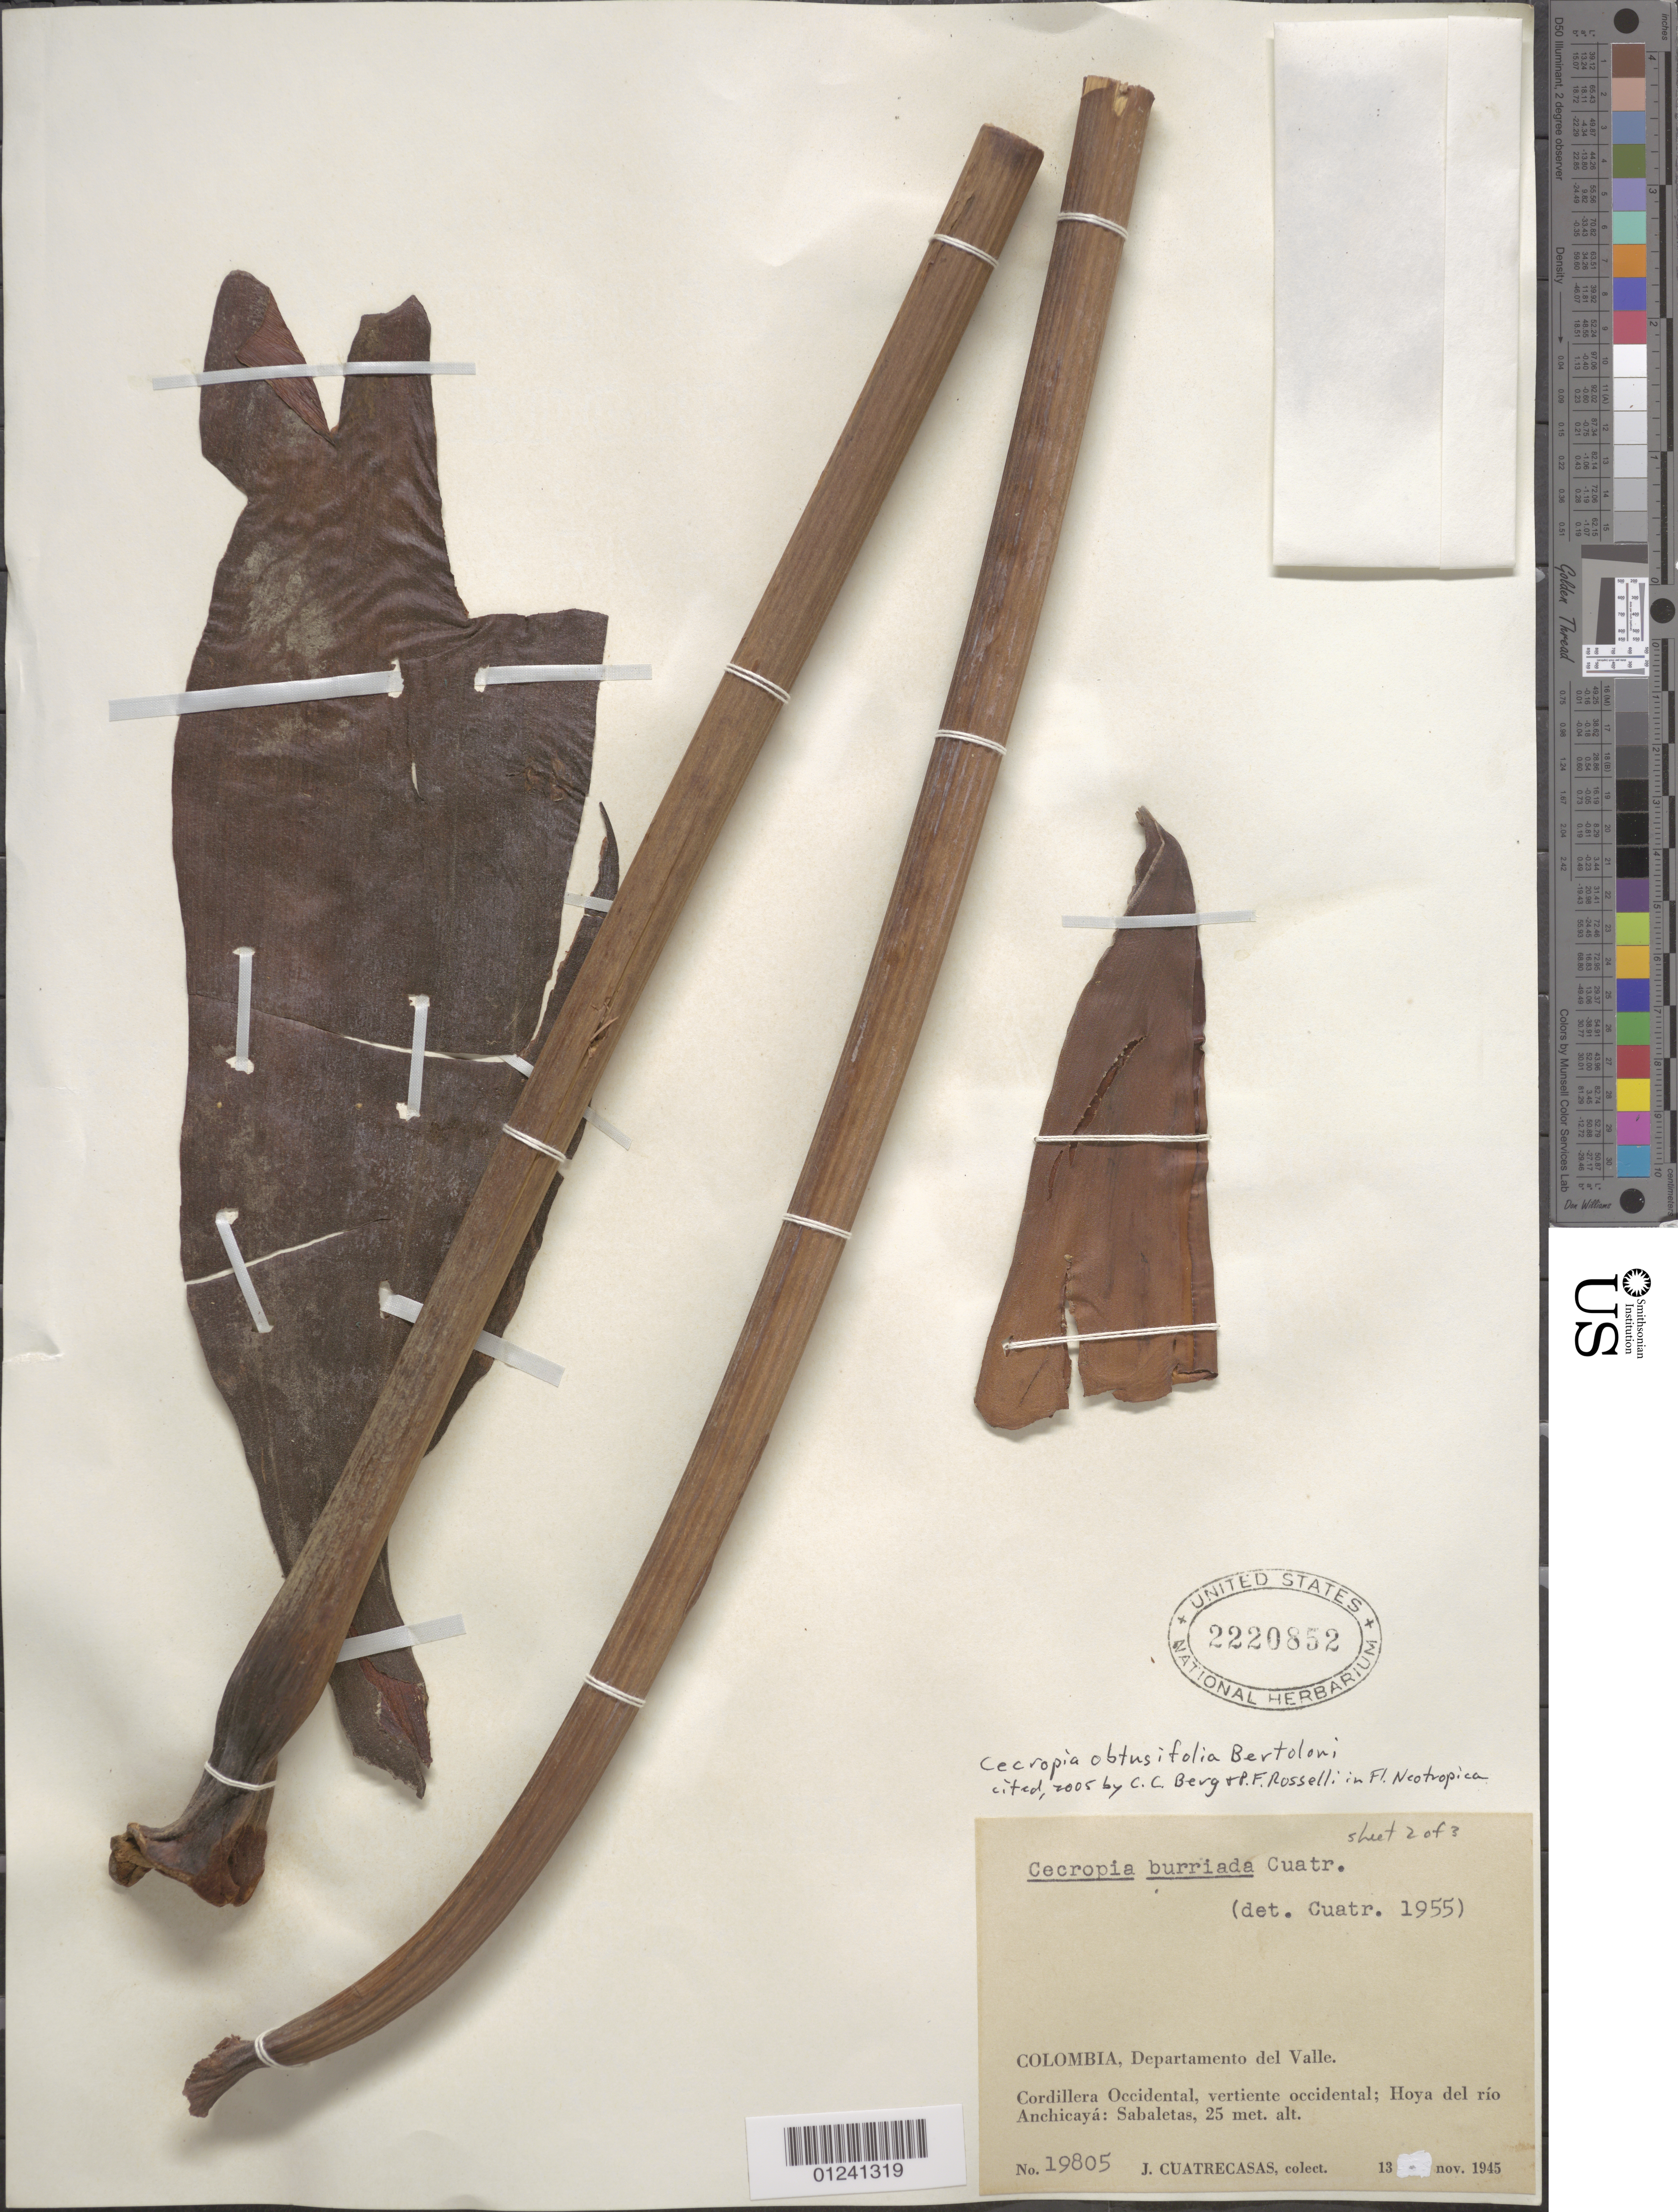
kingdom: Plantae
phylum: Tracheophyta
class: Magnoliopsida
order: Rosales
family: Urticaceae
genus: Cecropia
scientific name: Cecropia obtusifolia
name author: Bertol.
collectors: J. Cuatrecasas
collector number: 19805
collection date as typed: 13 Nov 1945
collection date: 1945-11-13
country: Colombia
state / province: Valle del Cauca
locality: Hoya del Rio Anchicaya, Sabaletas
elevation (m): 25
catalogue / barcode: US 2220852